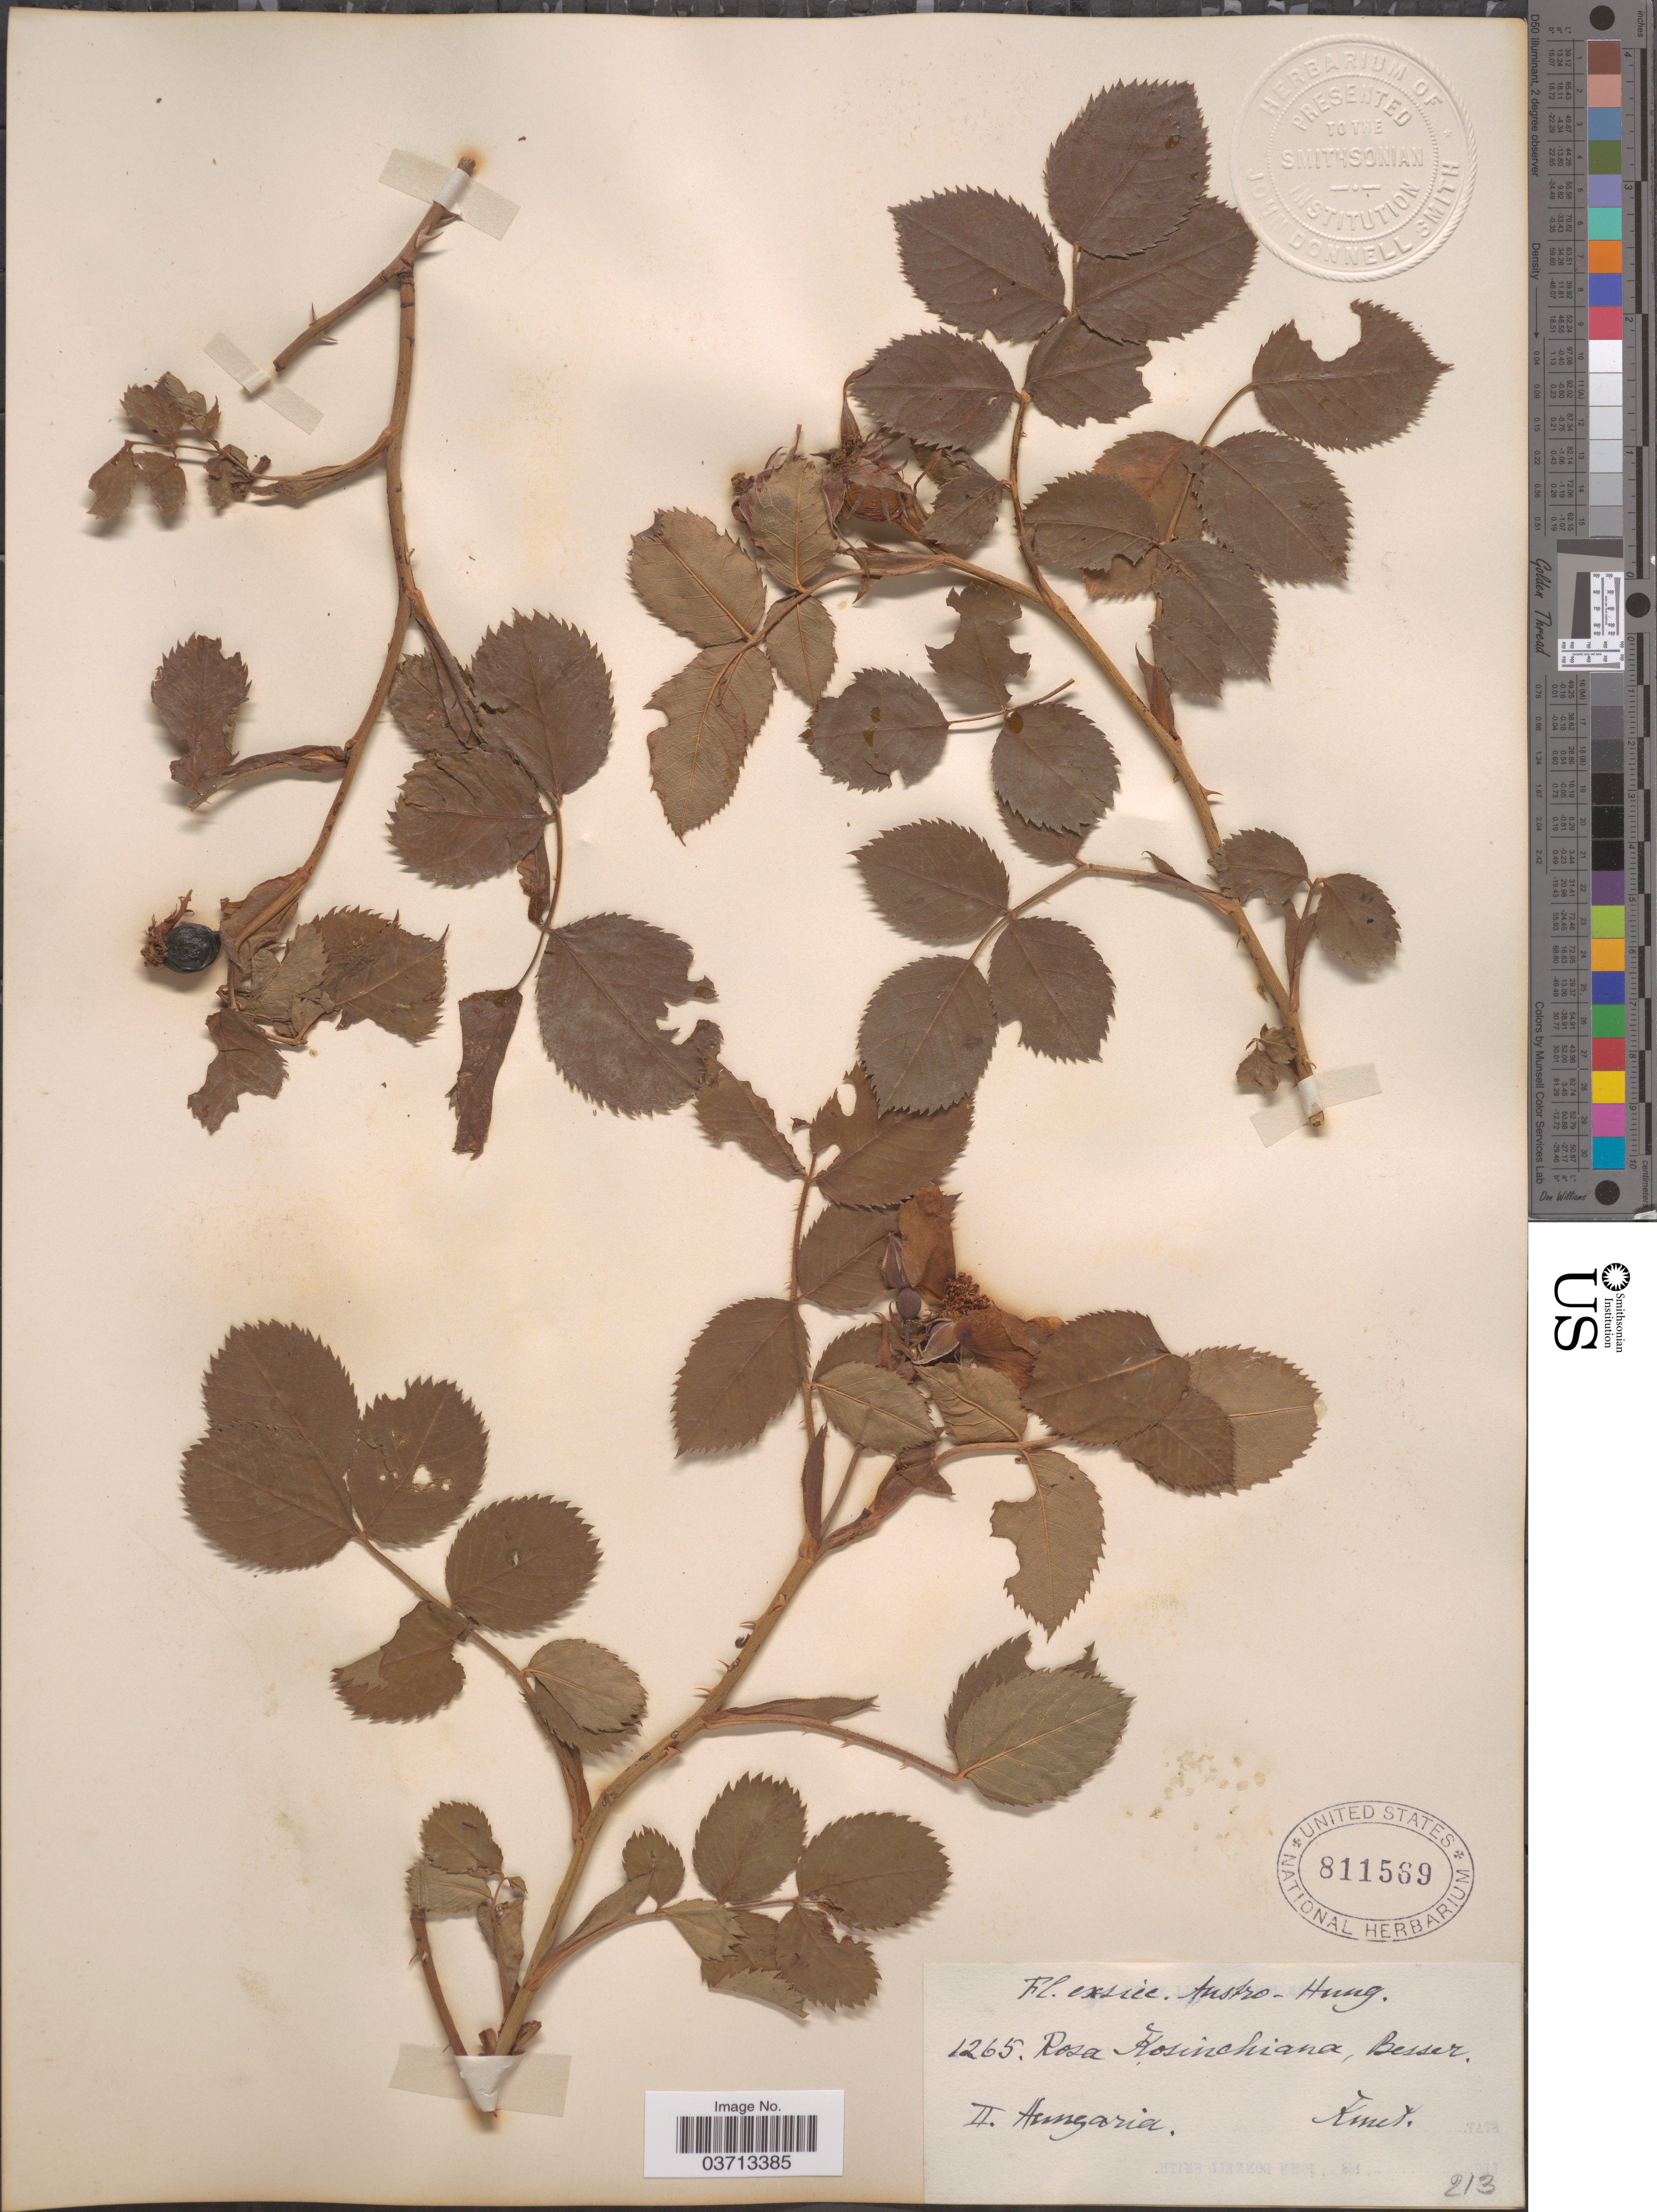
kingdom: Plantae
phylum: Tracheophyta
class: Magnoliopsida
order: Rosales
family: Rosaceae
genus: Rosa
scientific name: Rosa kosinciana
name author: Paill.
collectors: A. Kmet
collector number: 1265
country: Hungary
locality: Austro-Hung.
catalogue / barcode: US 811569